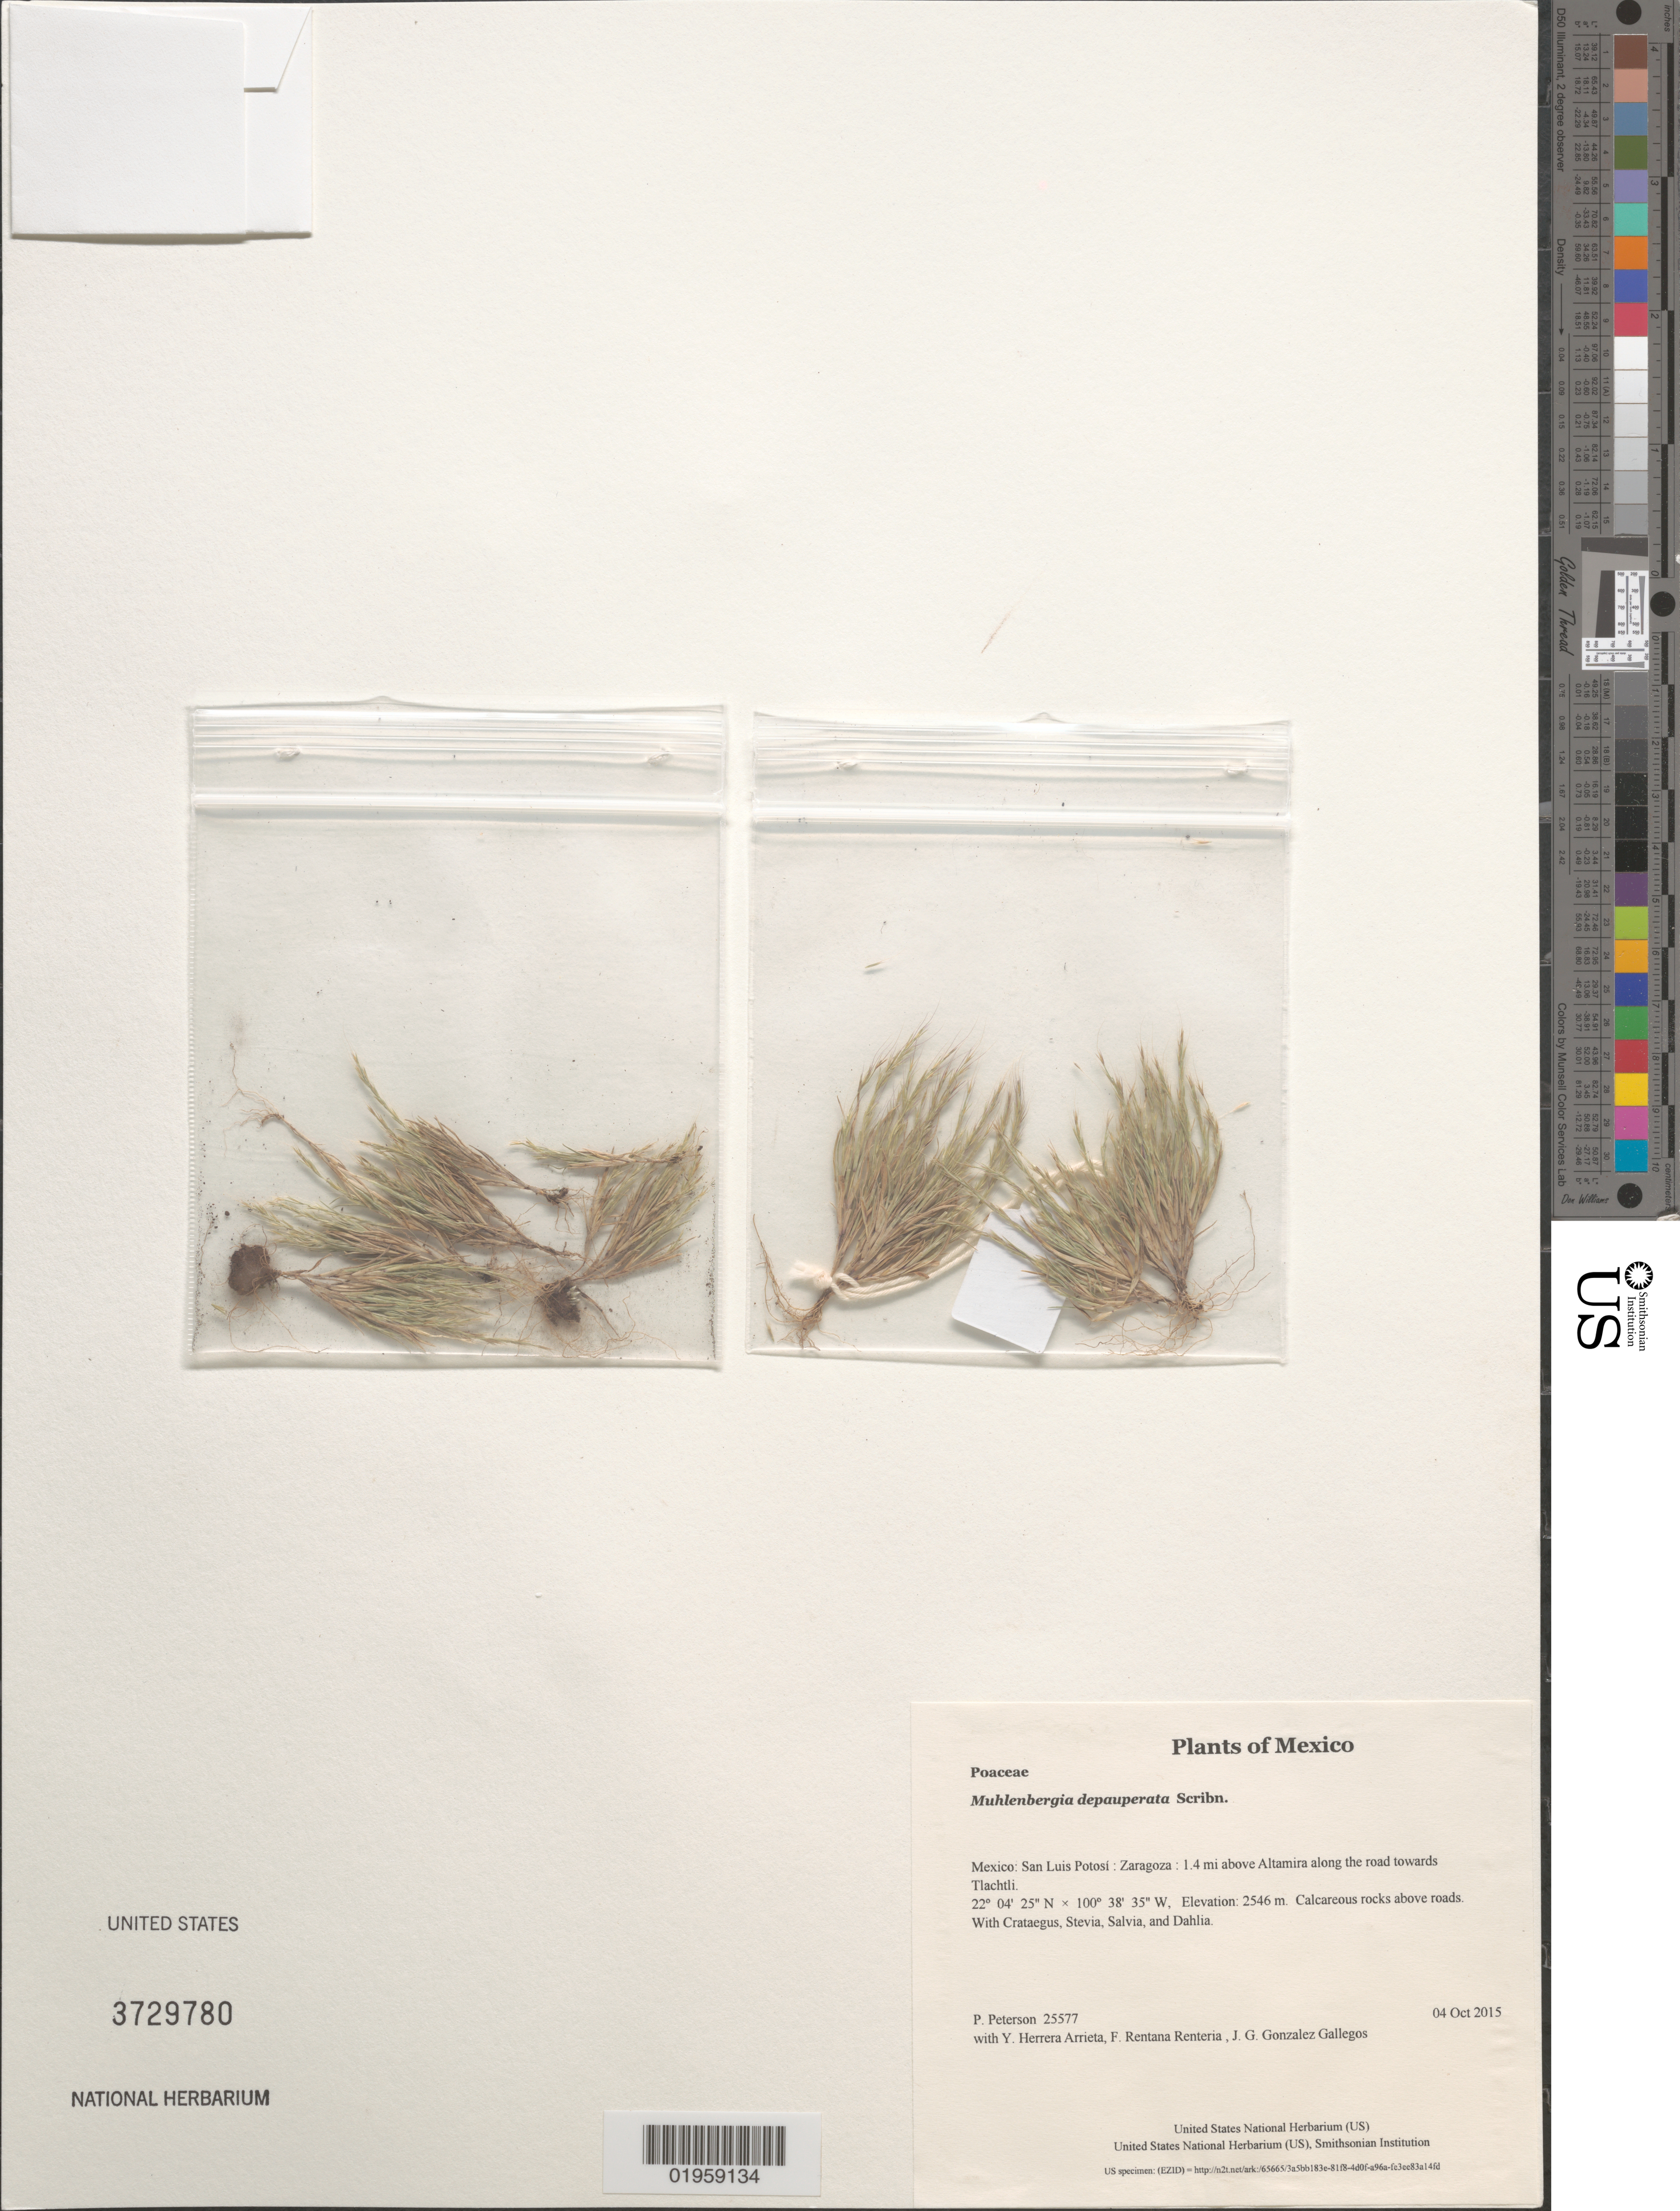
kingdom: Plantae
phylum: Tracheophyta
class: Liliopsida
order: Poales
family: Poaceae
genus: Muhlenbergia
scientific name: Muhlenbergia depauperata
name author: Scribn.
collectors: P. M. Peterson, Y. Herrera Arrieta, F. Rentana Renteria & J. G. Gonzalez Gallegos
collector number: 25577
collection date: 2015-10-04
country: Mexico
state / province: San Luis Potosí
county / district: Zaragoza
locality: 1.4 mi above Altamira along the road towards Tlachtli.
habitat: Calcareous rocks above roads.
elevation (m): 2546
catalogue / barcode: US 3729780